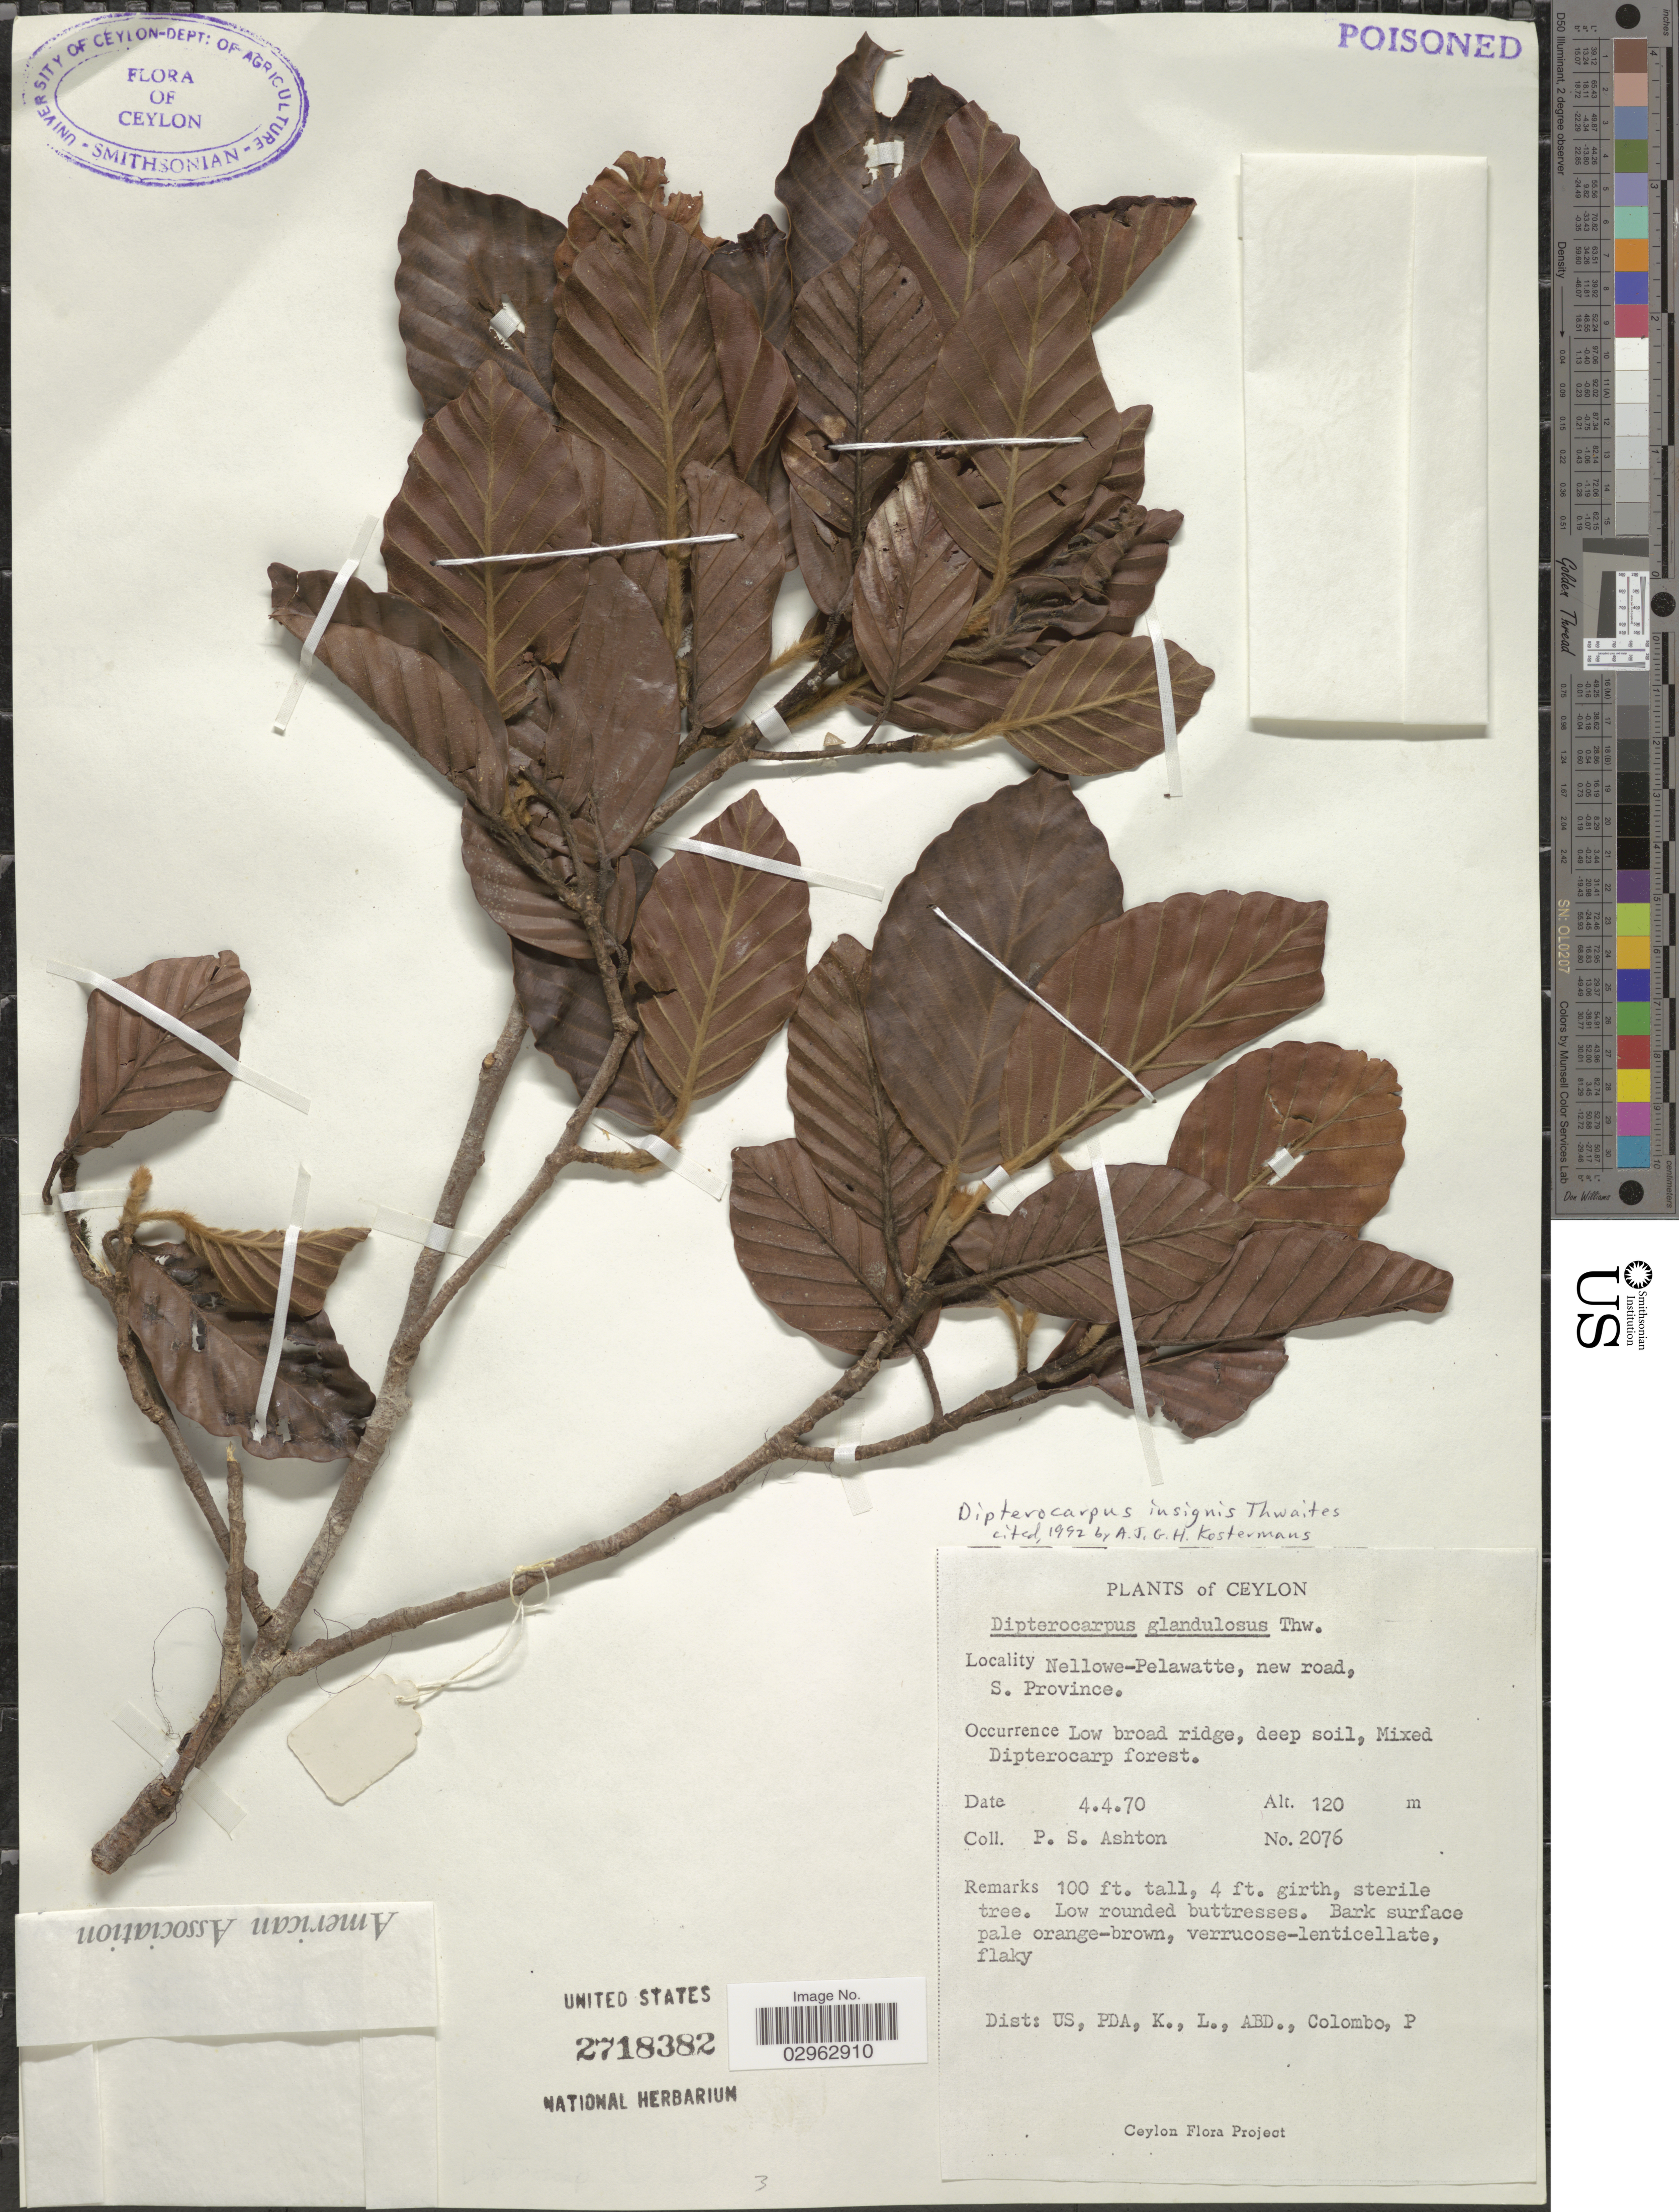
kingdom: Plantae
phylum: Tracheophyta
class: Magnoliopsida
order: Malvales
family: Dipterocarpaceae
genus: Dipterocarpus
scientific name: Dipterocarpus insignis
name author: Thwaites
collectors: P. S. Ashton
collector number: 2076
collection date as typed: Transcribed d/m/y: 4/4/70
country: Sri Lanka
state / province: Southern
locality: Ceylon. Nellowe-Pelawatte, new road, S. Province.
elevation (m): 120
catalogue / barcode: US 2718382